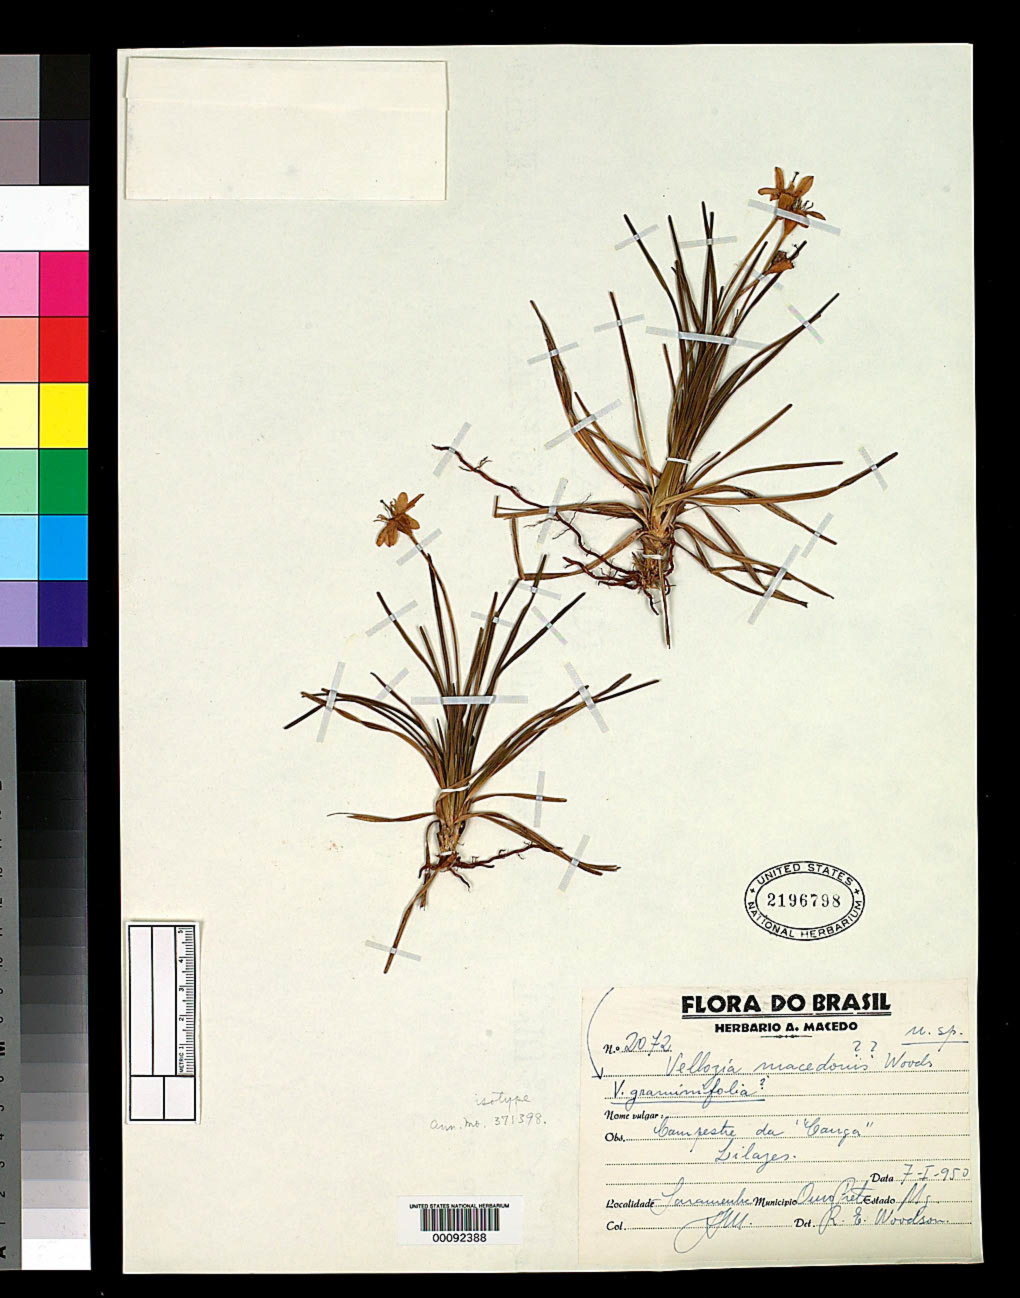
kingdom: Plantae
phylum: Tracheophyta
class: Liliopsida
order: Pandanales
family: Velloziaceae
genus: Vellozia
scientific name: Vellozia macedonis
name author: Woodson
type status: Isotype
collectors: A. Macedo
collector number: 2072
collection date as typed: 07 Jan 1950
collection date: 1950-01-07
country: Brazil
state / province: Minas gerais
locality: Ouro Preto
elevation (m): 1200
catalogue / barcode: US 2196798